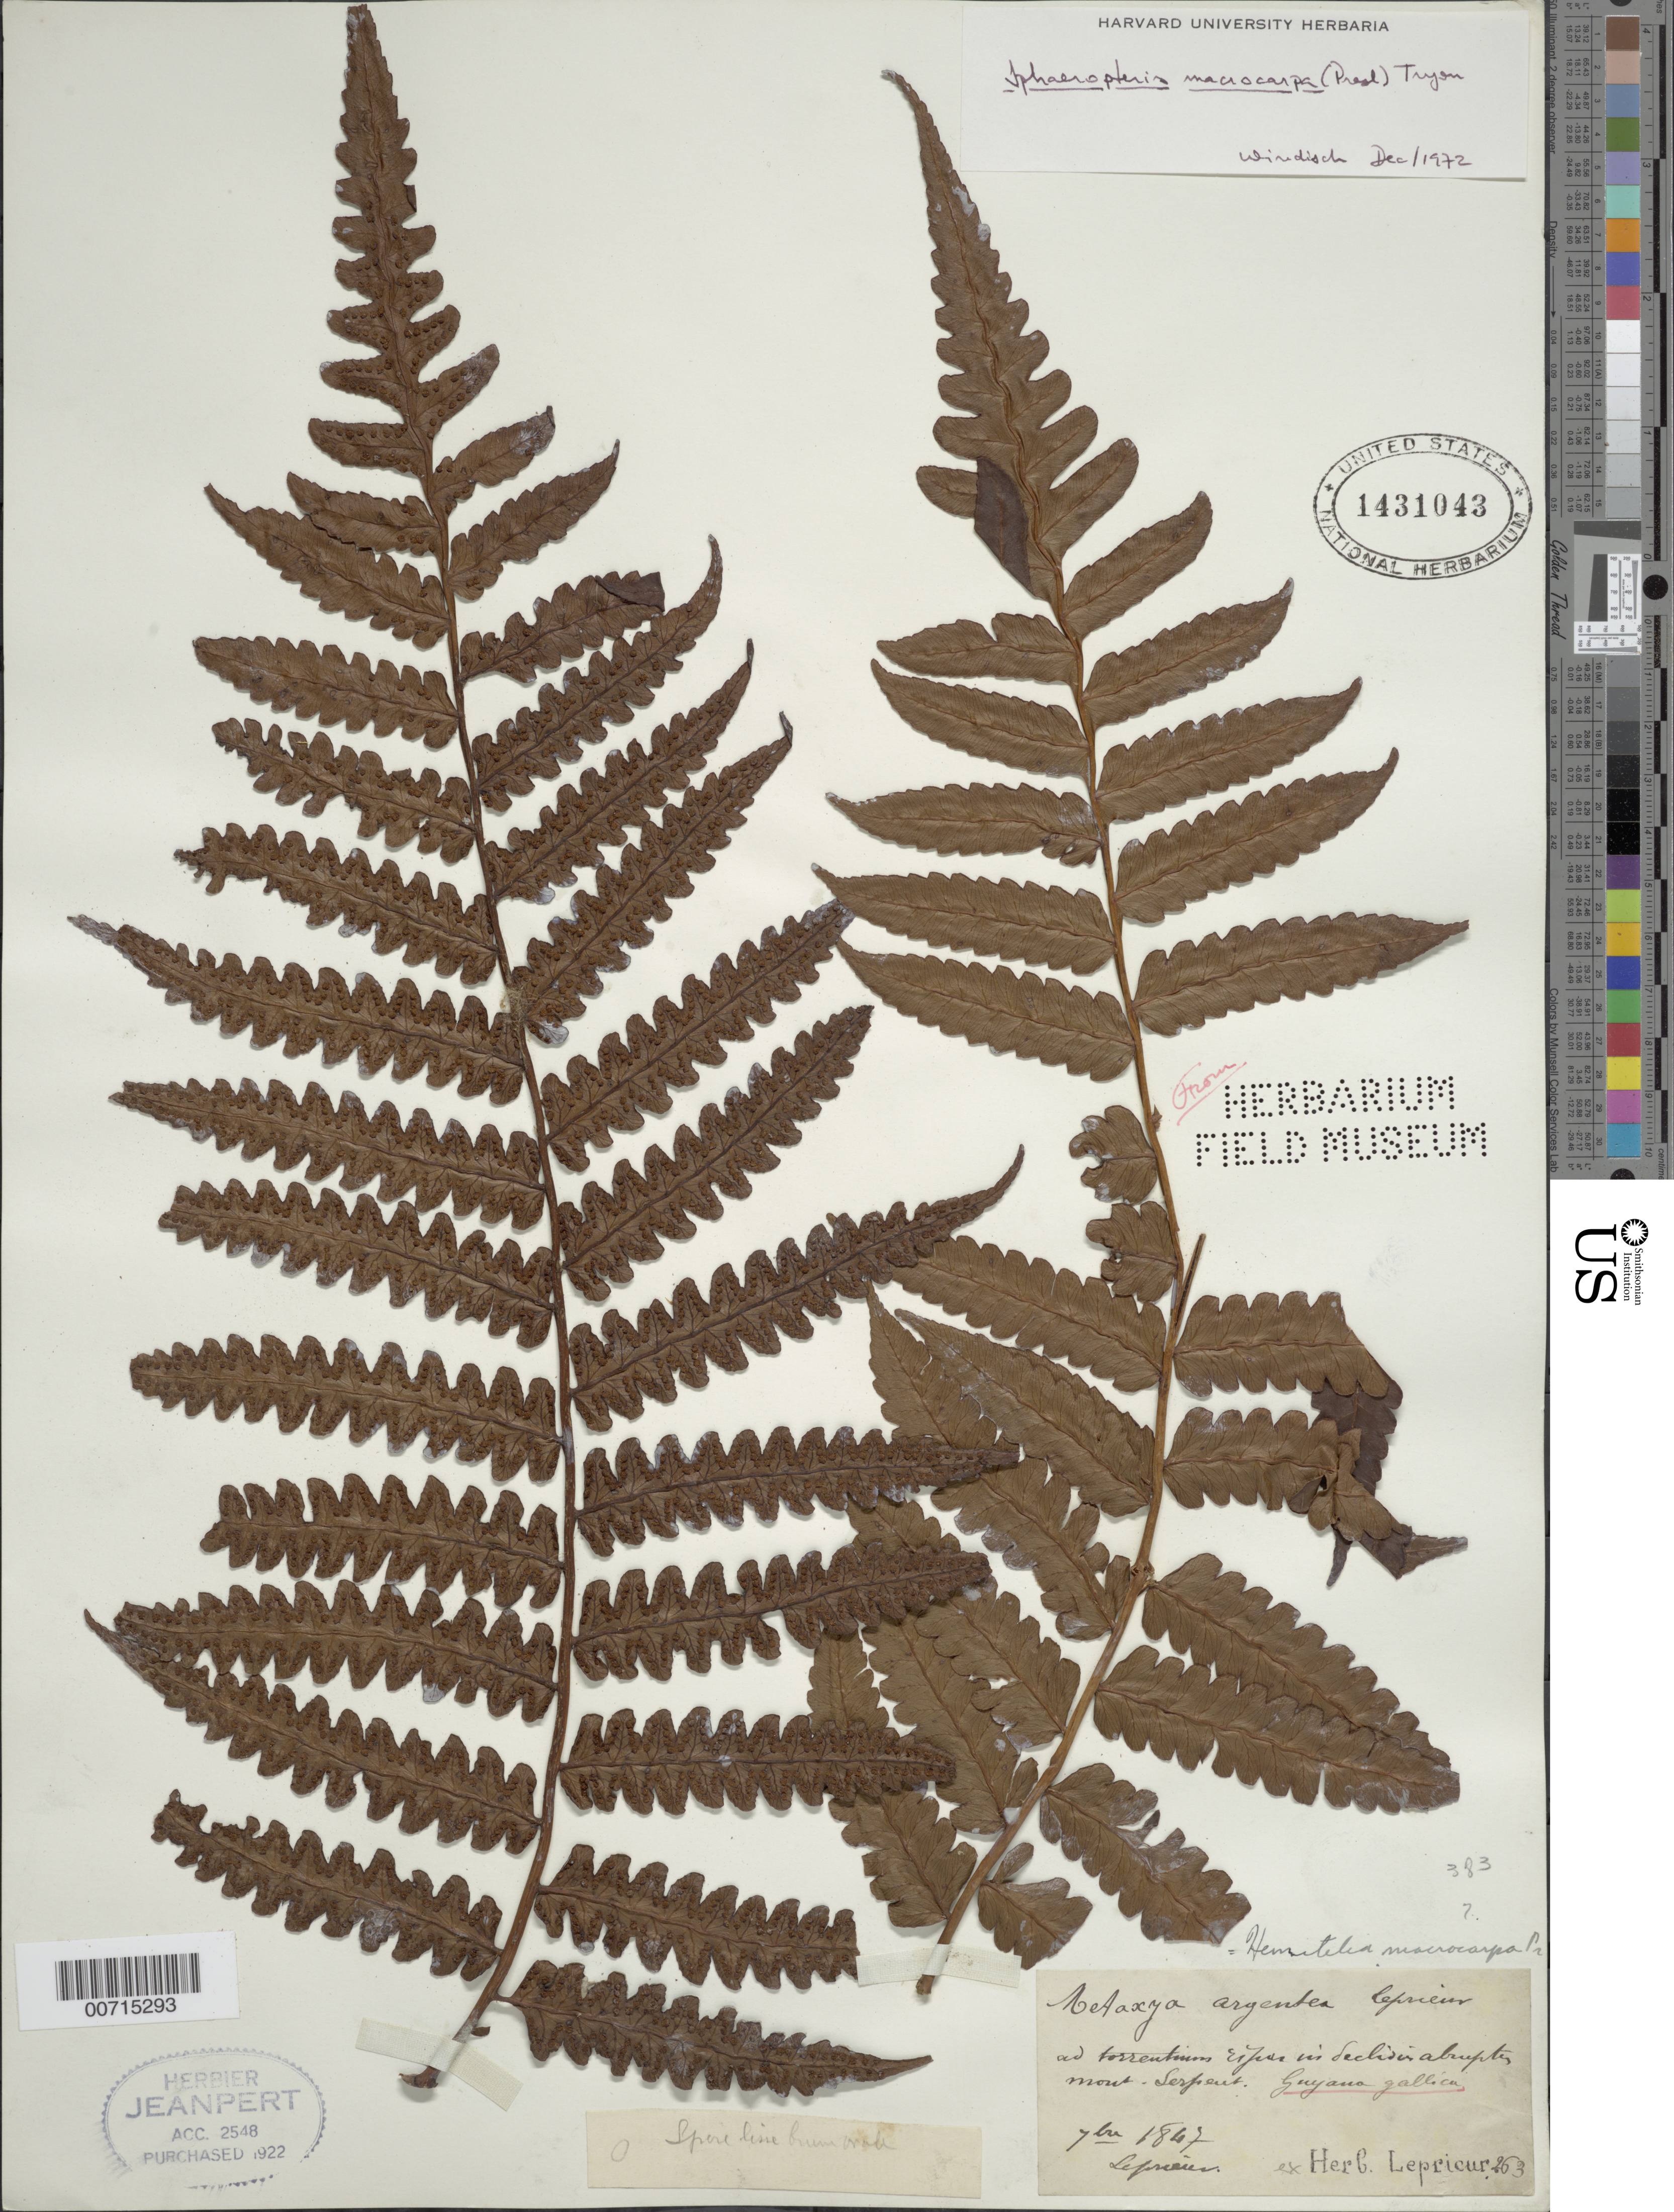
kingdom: Plantae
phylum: Tracheophyta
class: Polypodiopsida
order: Cyatheales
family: Cyatheaceae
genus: Cyathea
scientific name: Cyathea macrocarpa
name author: (C. Presl) Domin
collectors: F. M. R. Leprieur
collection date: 1847-09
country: Guyana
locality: Ad torrentuim ripas in declivis abruptes mont. Serpent, Guyana gallica [interpreted]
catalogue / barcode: US 1431043